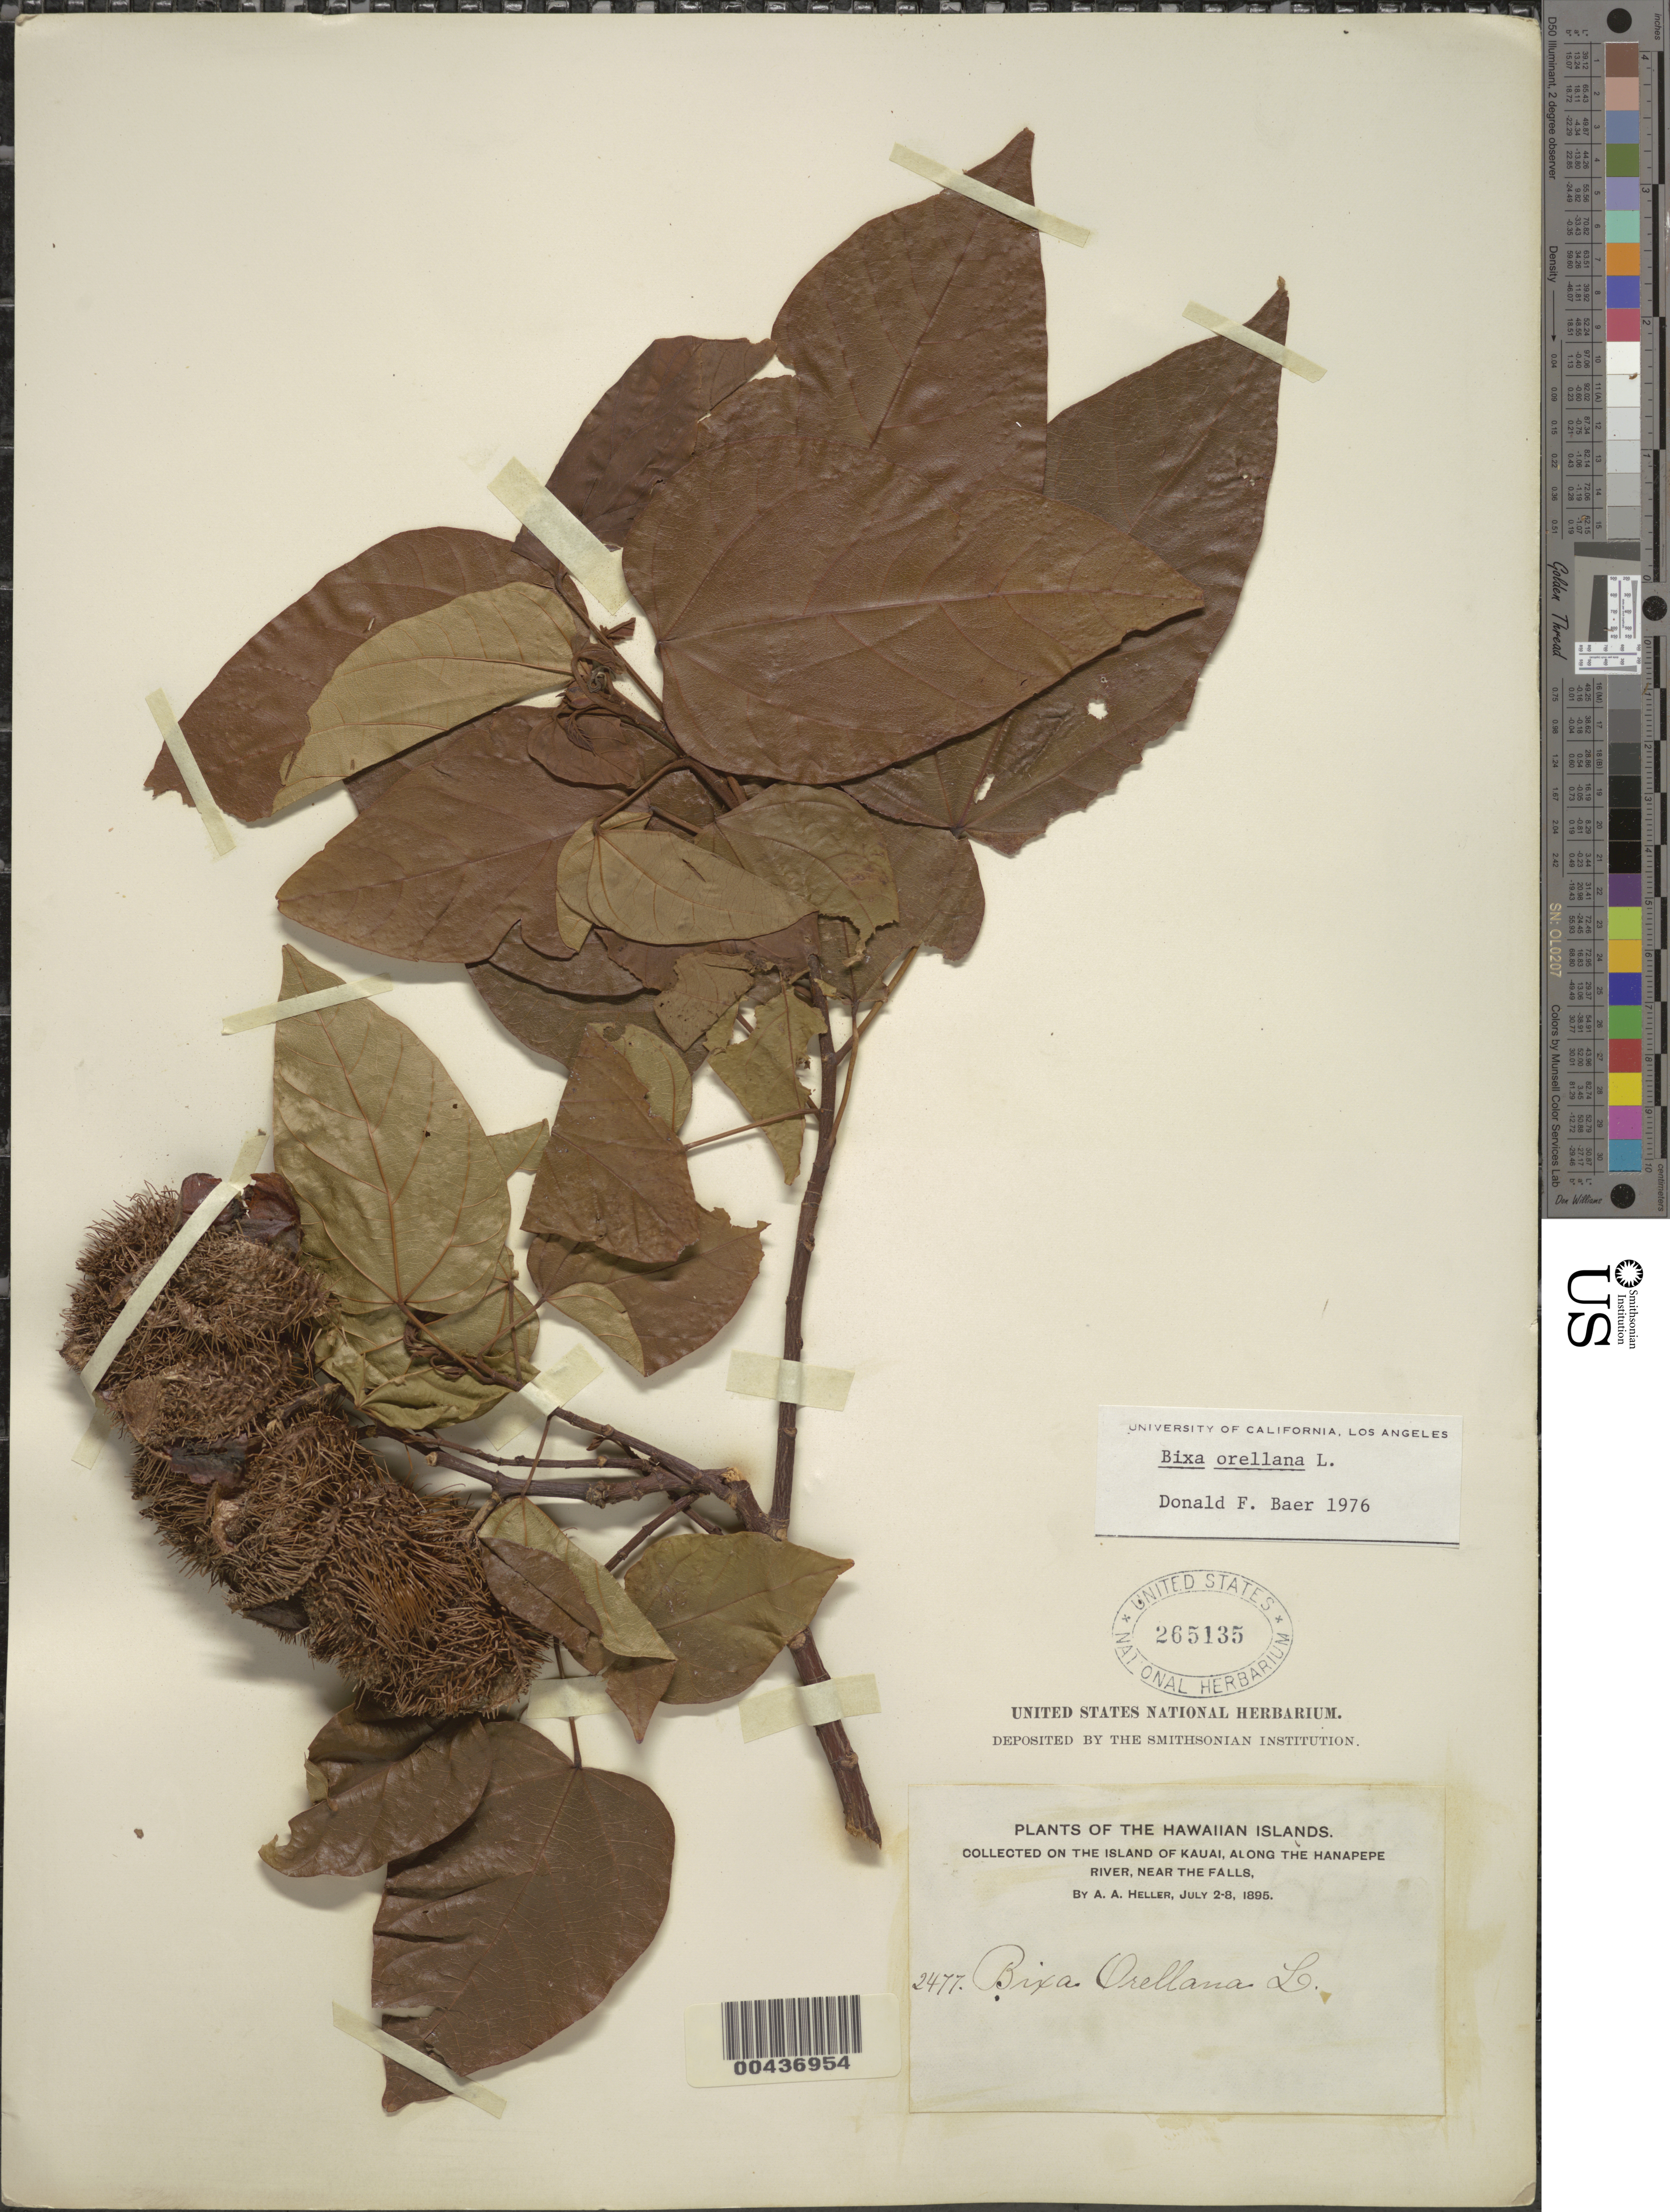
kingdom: Plantae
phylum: Tracheophyta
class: Magnoliopsida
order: Malvales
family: Bixaceae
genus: Bixa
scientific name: Bixa orellana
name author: L.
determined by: Baer, D. F.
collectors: A. A. Heller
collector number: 2477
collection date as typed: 2 Jul 1895 to 8 Jul 1895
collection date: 1895-07-02/1895-07-08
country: United States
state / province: Hawaii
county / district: Kauai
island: Kaua'i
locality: Along the Hanapepe River, Kauai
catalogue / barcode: US 265135